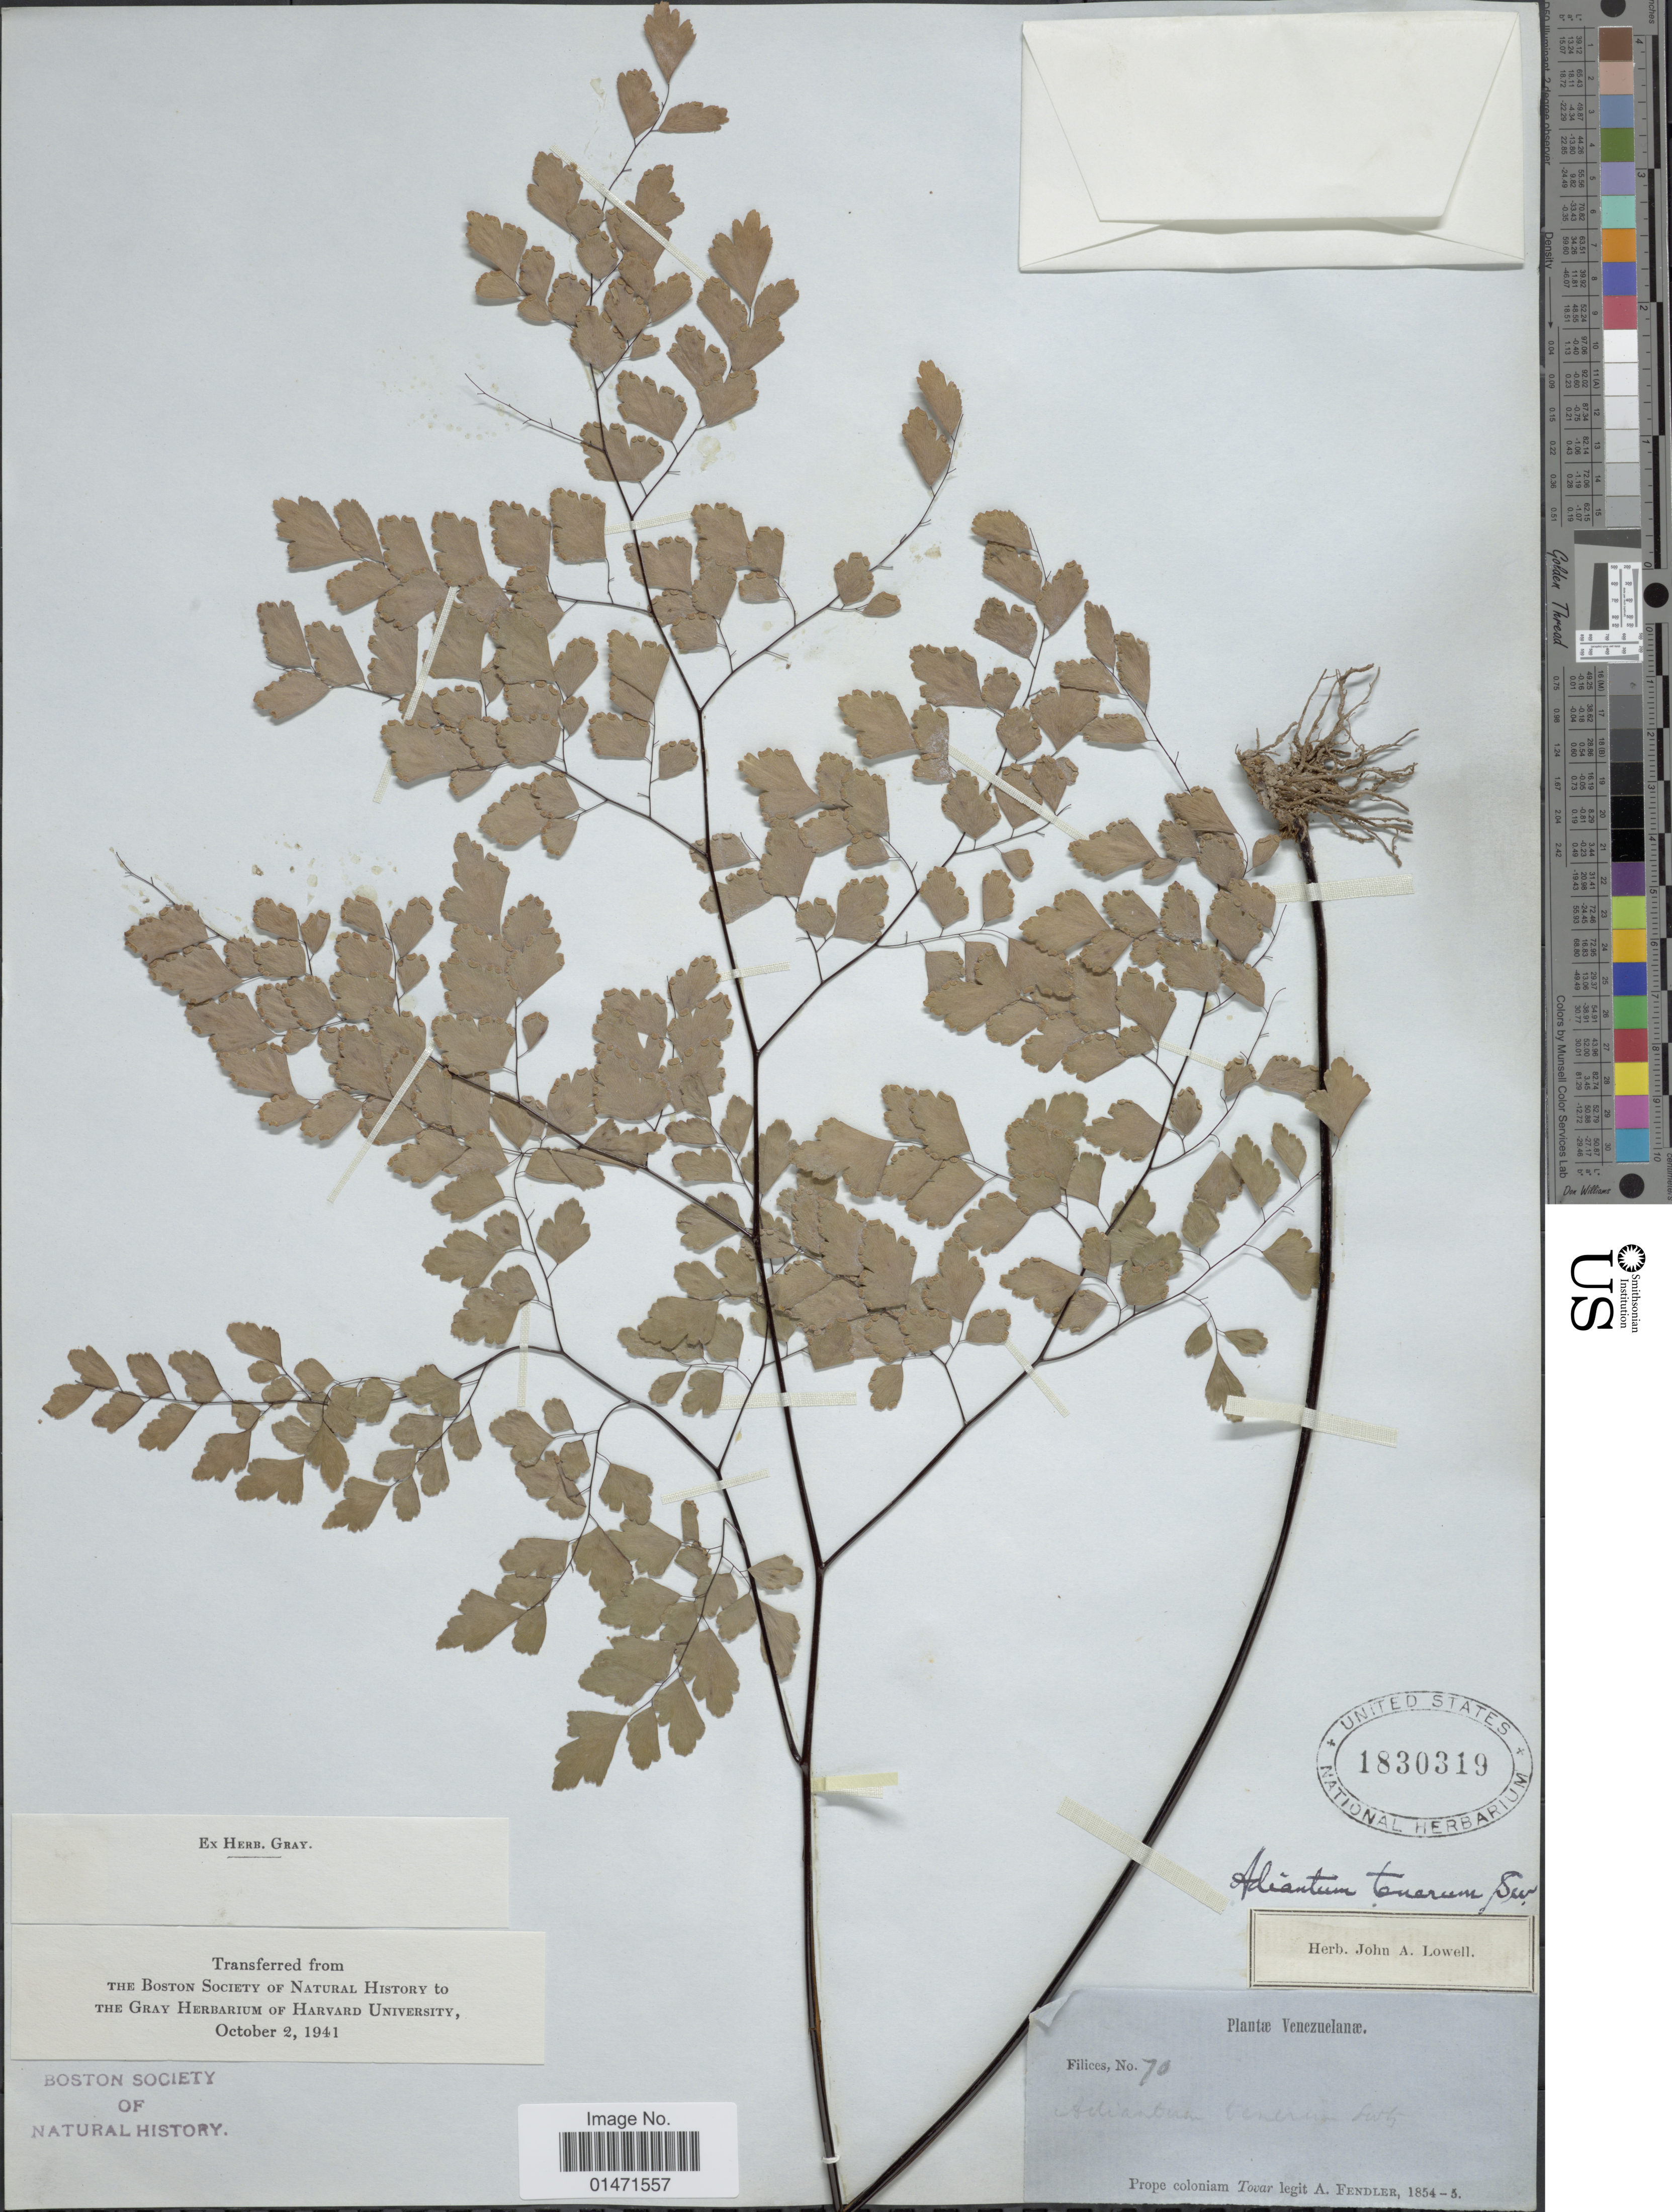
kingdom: Plantae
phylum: Tracheophyta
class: Polypodiopsida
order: Polypodiales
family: Pteridaceae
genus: Adiantum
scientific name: Adiantum tenerum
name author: Sw.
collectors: A. Fendler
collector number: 70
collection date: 1854/1855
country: Venezuela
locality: Prope coloniam Tovar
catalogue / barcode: US 1830319